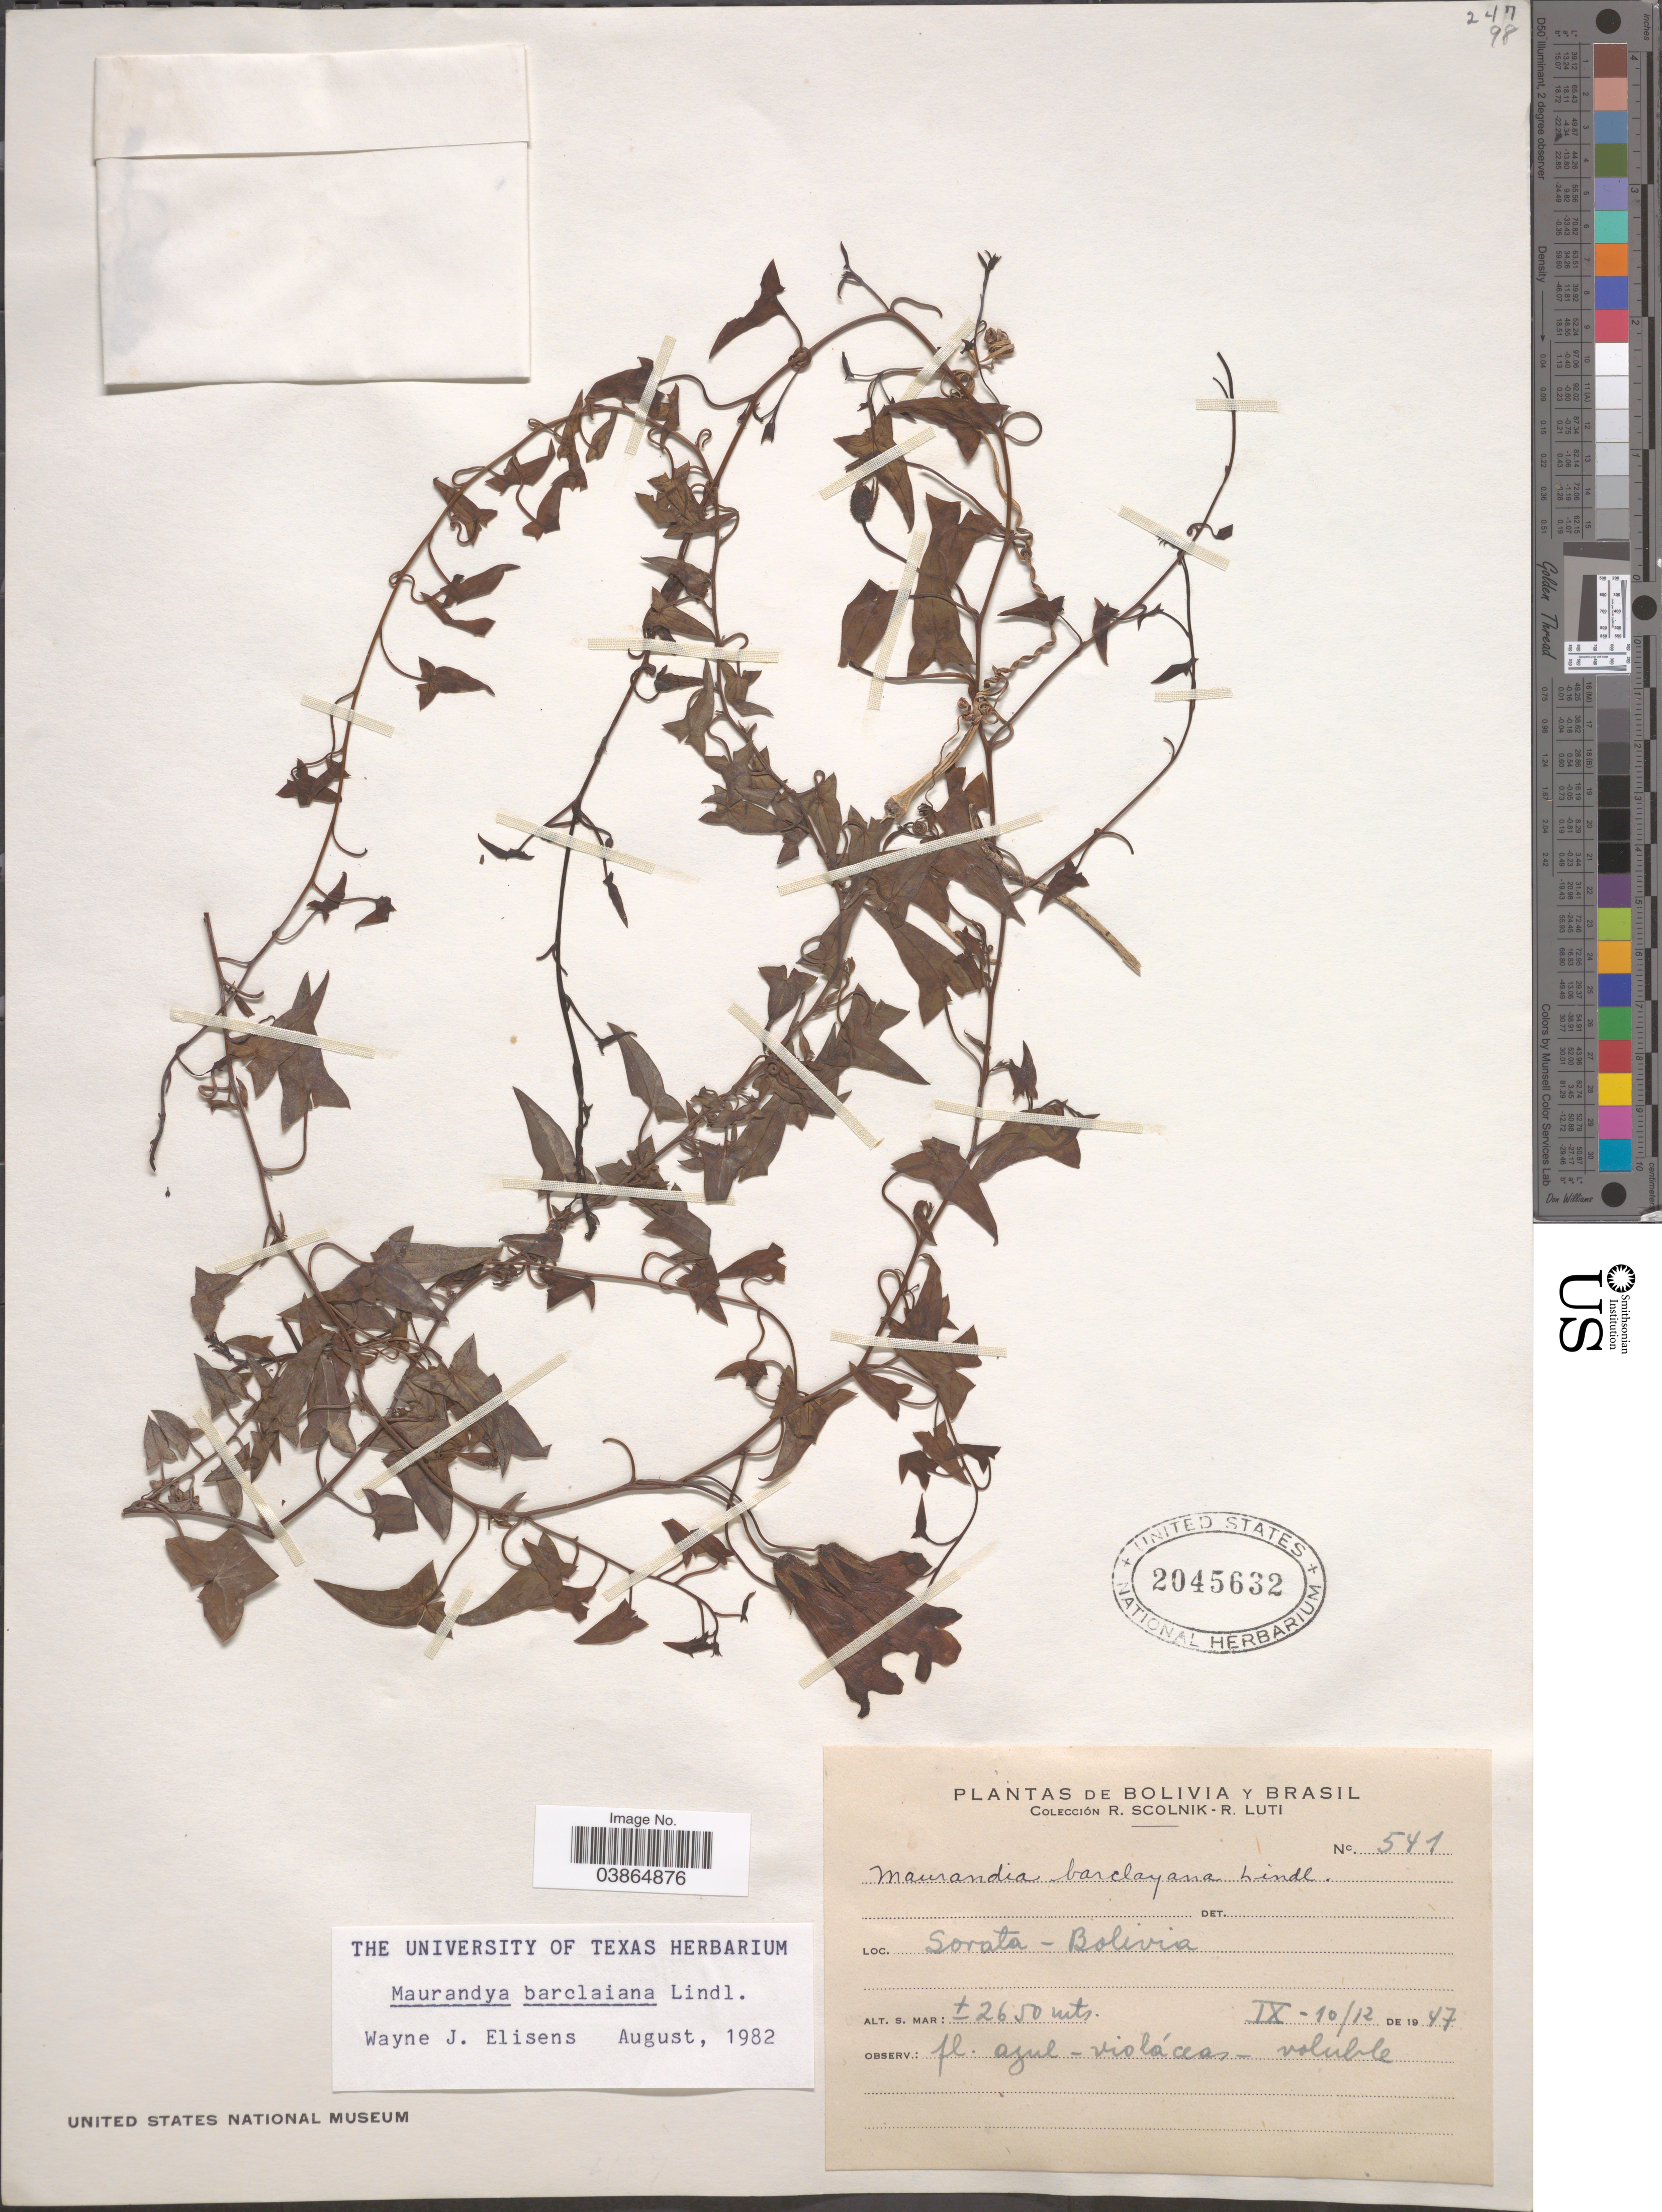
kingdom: Plantae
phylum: Tracheophyta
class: Magnoliopsida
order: Lamiales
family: Plantaginaceae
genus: Maurandya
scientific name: Maurandya barclayana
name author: Lindl.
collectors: R. Scolnik & R. Luti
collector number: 541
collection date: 1947-09-10/1947-09-12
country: Bolivia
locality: Sorata.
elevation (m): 2650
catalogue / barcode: US 2045632